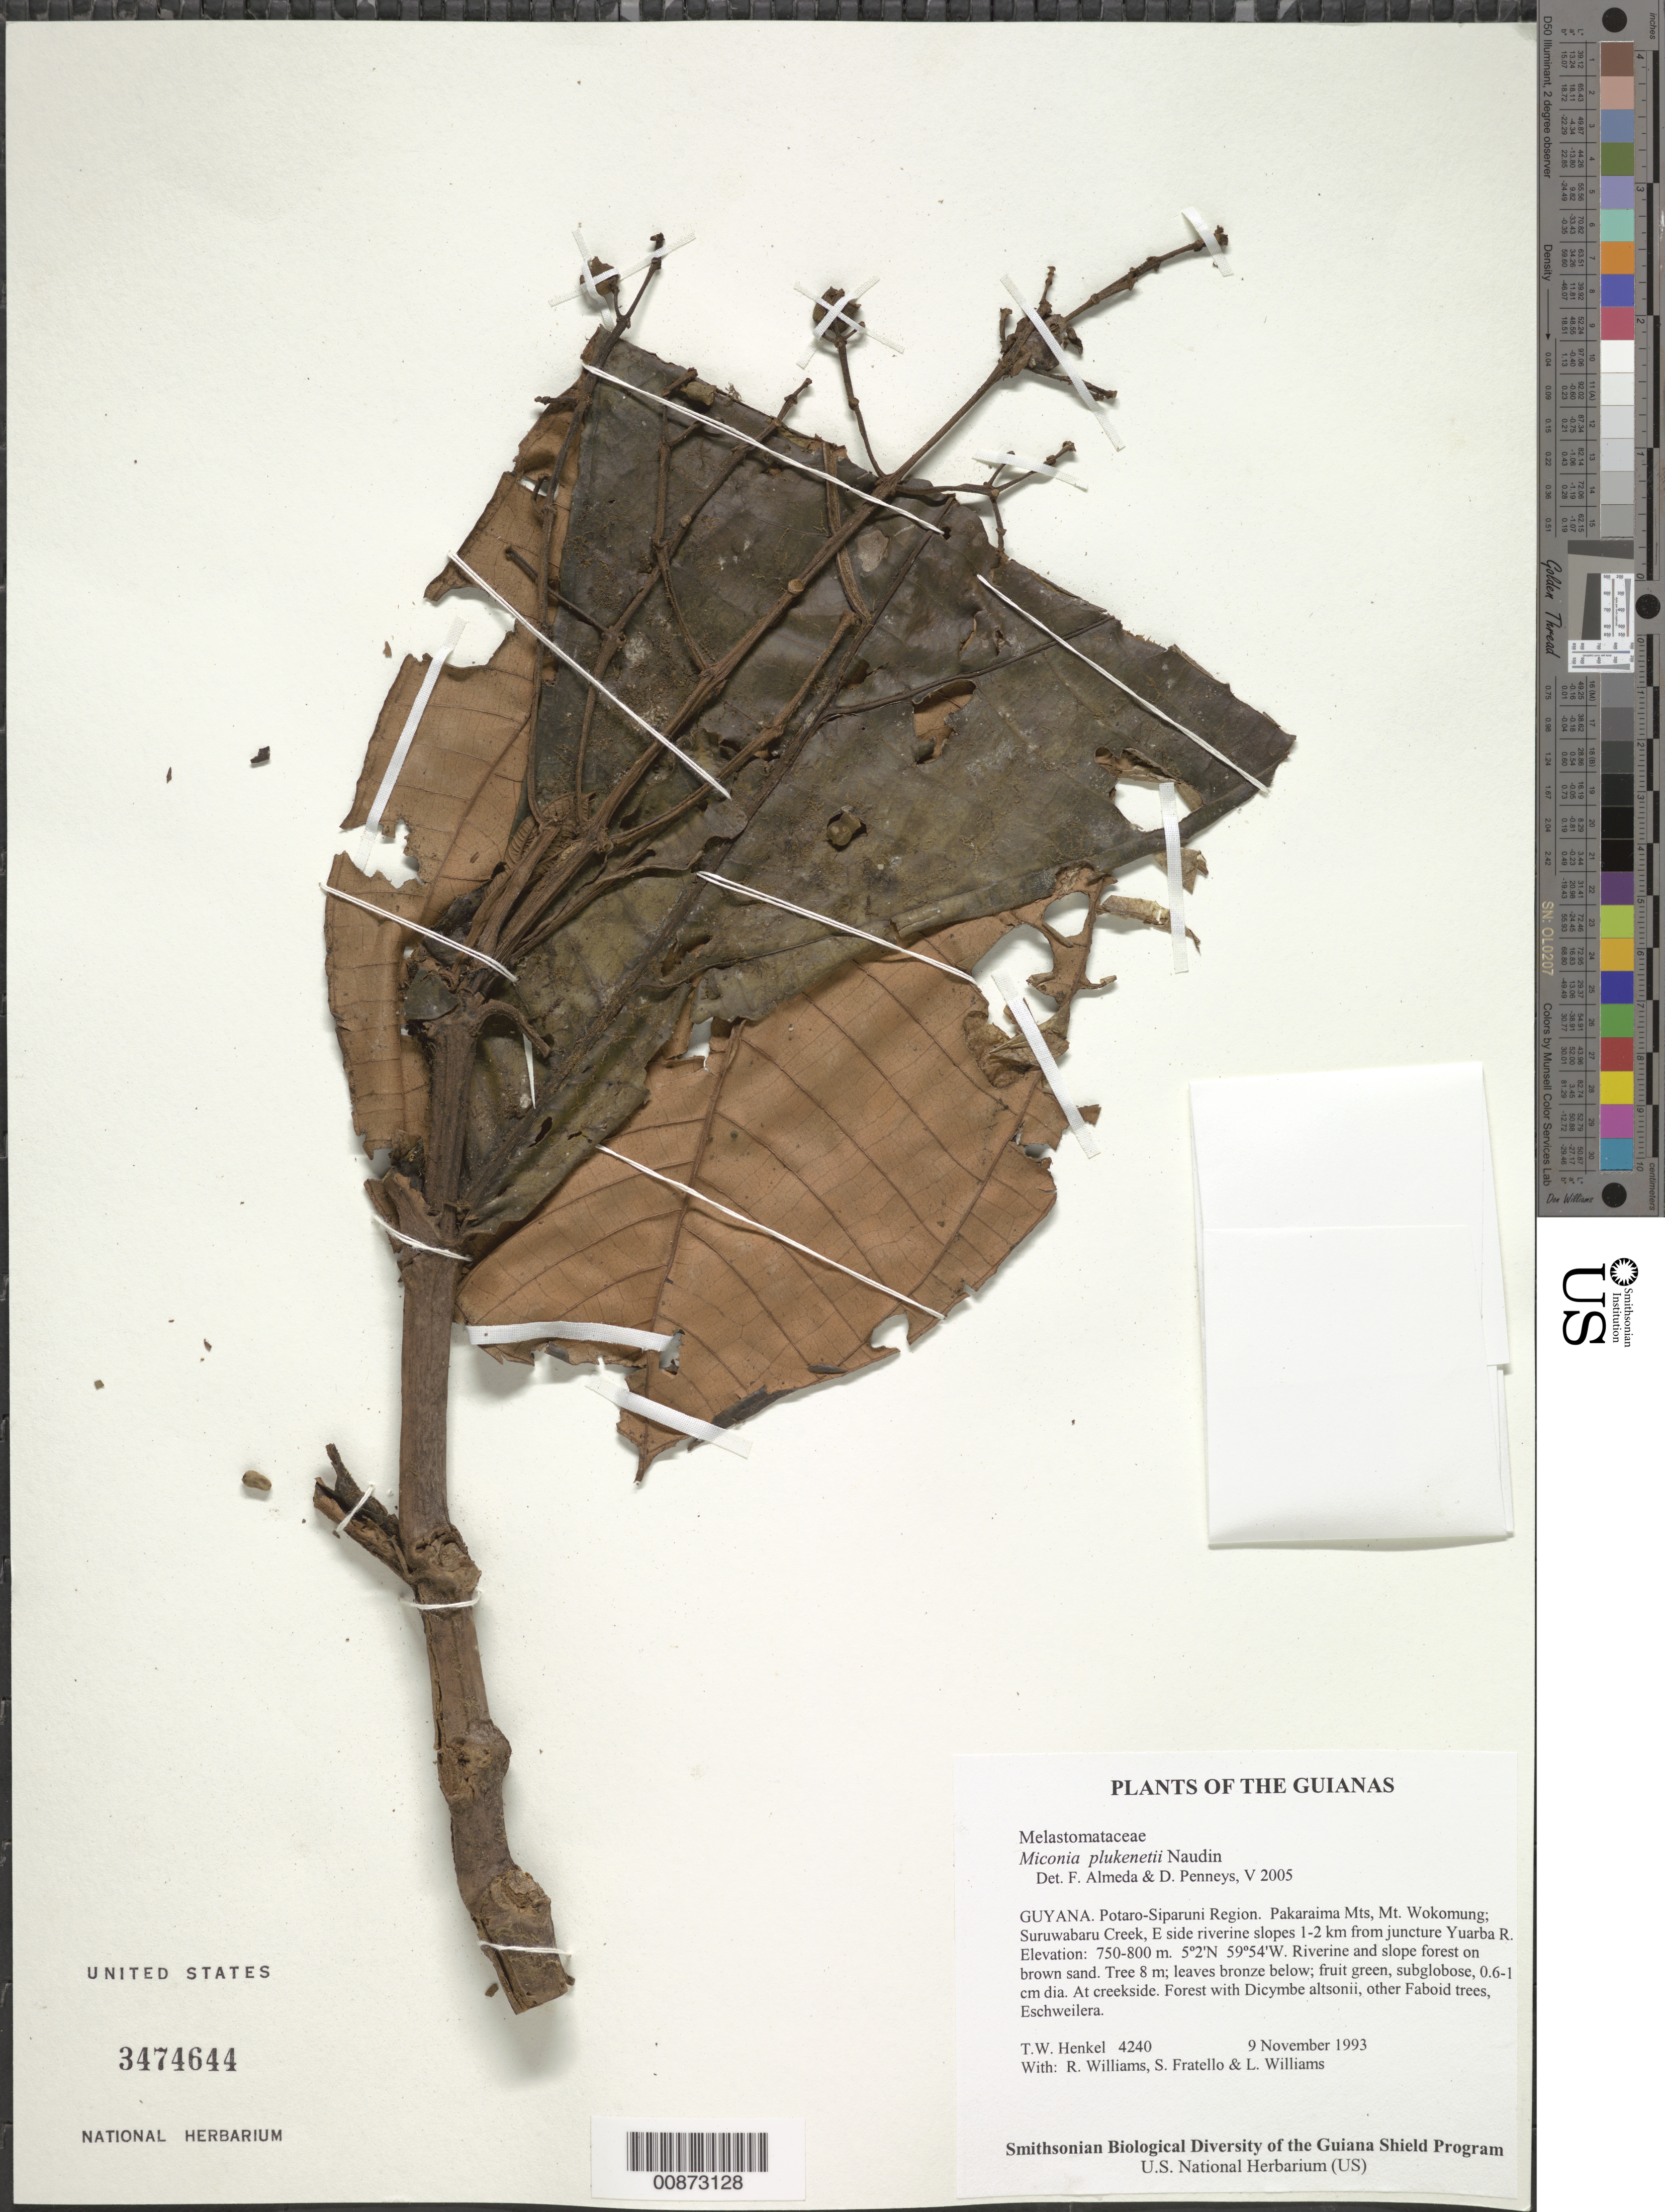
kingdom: Plantae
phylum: Tracheophyta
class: Magnoliopsida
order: Myrtales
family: Melastomataceae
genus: Miconia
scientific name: Miconia plukenetii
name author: Naudin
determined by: Almeda, F.; Penneys, D. S.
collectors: T. Henkel, R. Williams, S. Fratello & L. Williams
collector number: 4240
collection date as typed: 9 November 1993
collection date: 1993-11-09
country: Guyana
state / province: Potaro-Siparuni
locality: Pakaraima Mts, Mt. Wokomung; Suruwabaru Creek, E side riverine slopes 1-2 km from juncture Yuarba R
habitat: Riverine and slope forest on brown sand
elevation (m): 750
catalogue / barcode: US 3474644